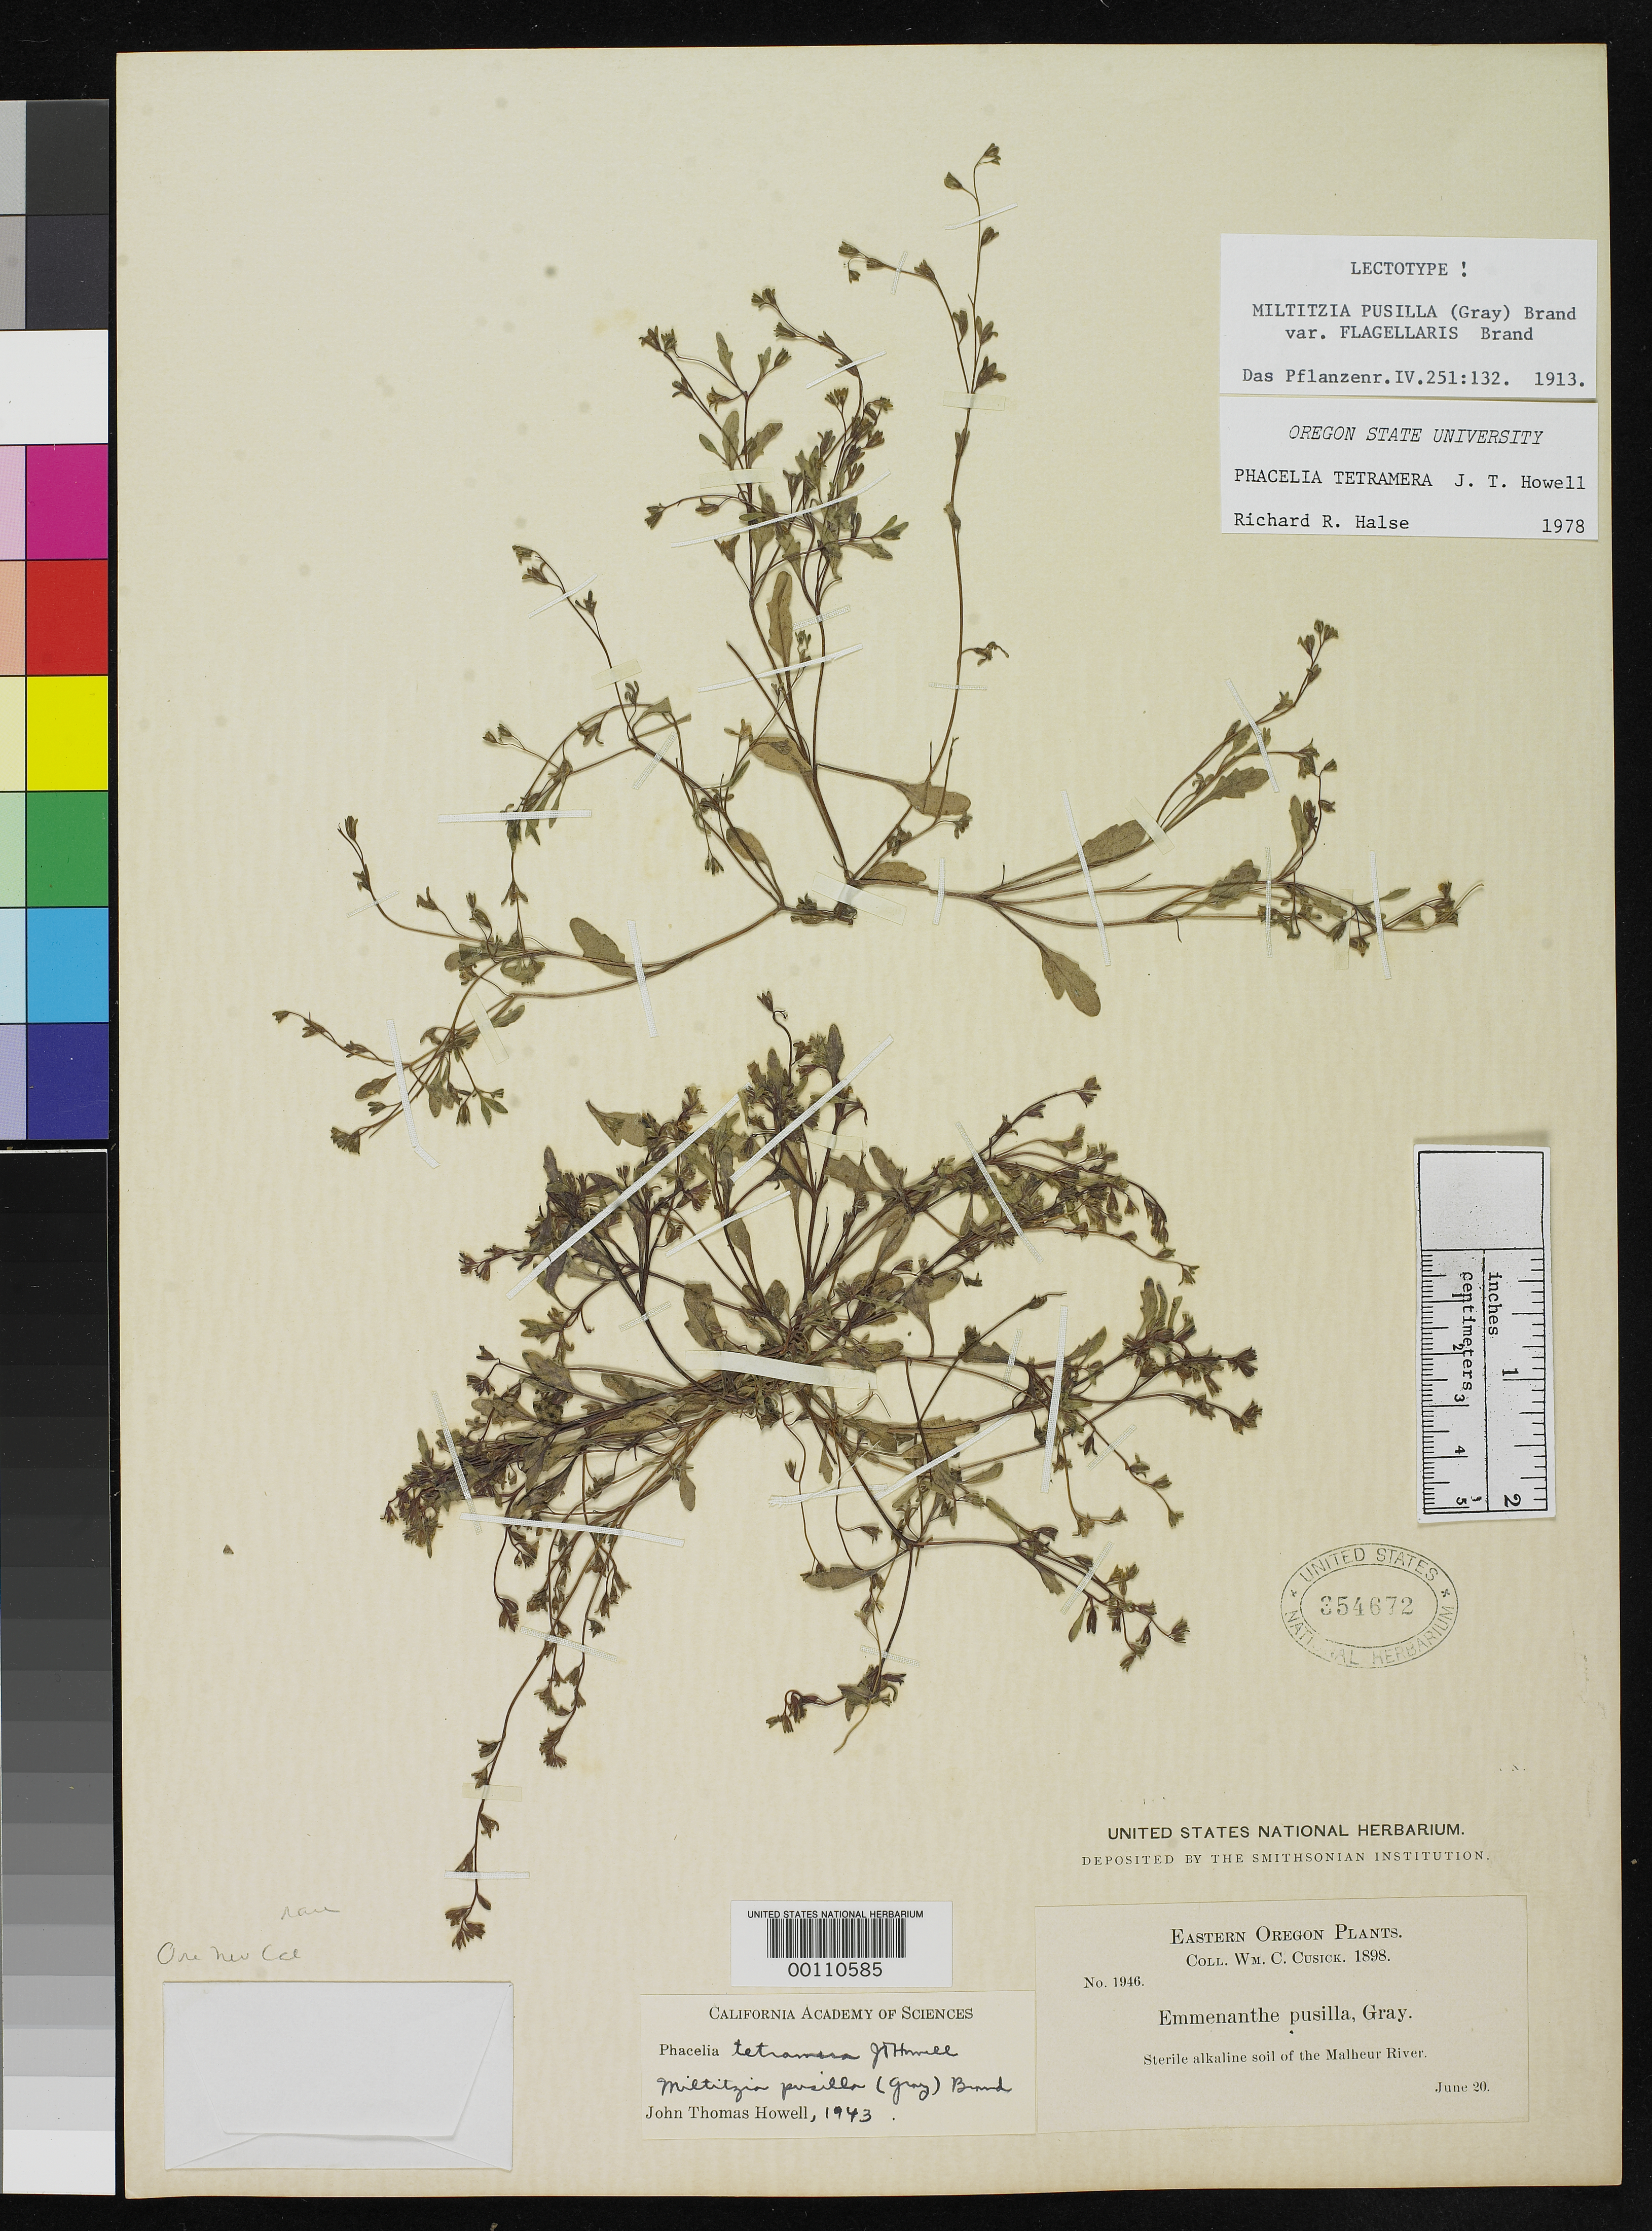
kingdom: Plantae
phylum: Tracheophyta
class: Magnoliopsida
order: Boraginales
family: Hydrophyllaceae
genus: Miltitzia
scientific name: Miltitzia pusilla var. flagellaris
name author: Brand in Engl.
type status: Lectotype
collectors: W. C. Cusick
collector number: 1946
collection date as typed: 20 Jun 1898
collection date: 1898-06-20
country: United States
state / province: Oregon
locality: Malheur River.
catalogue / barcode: US 354672